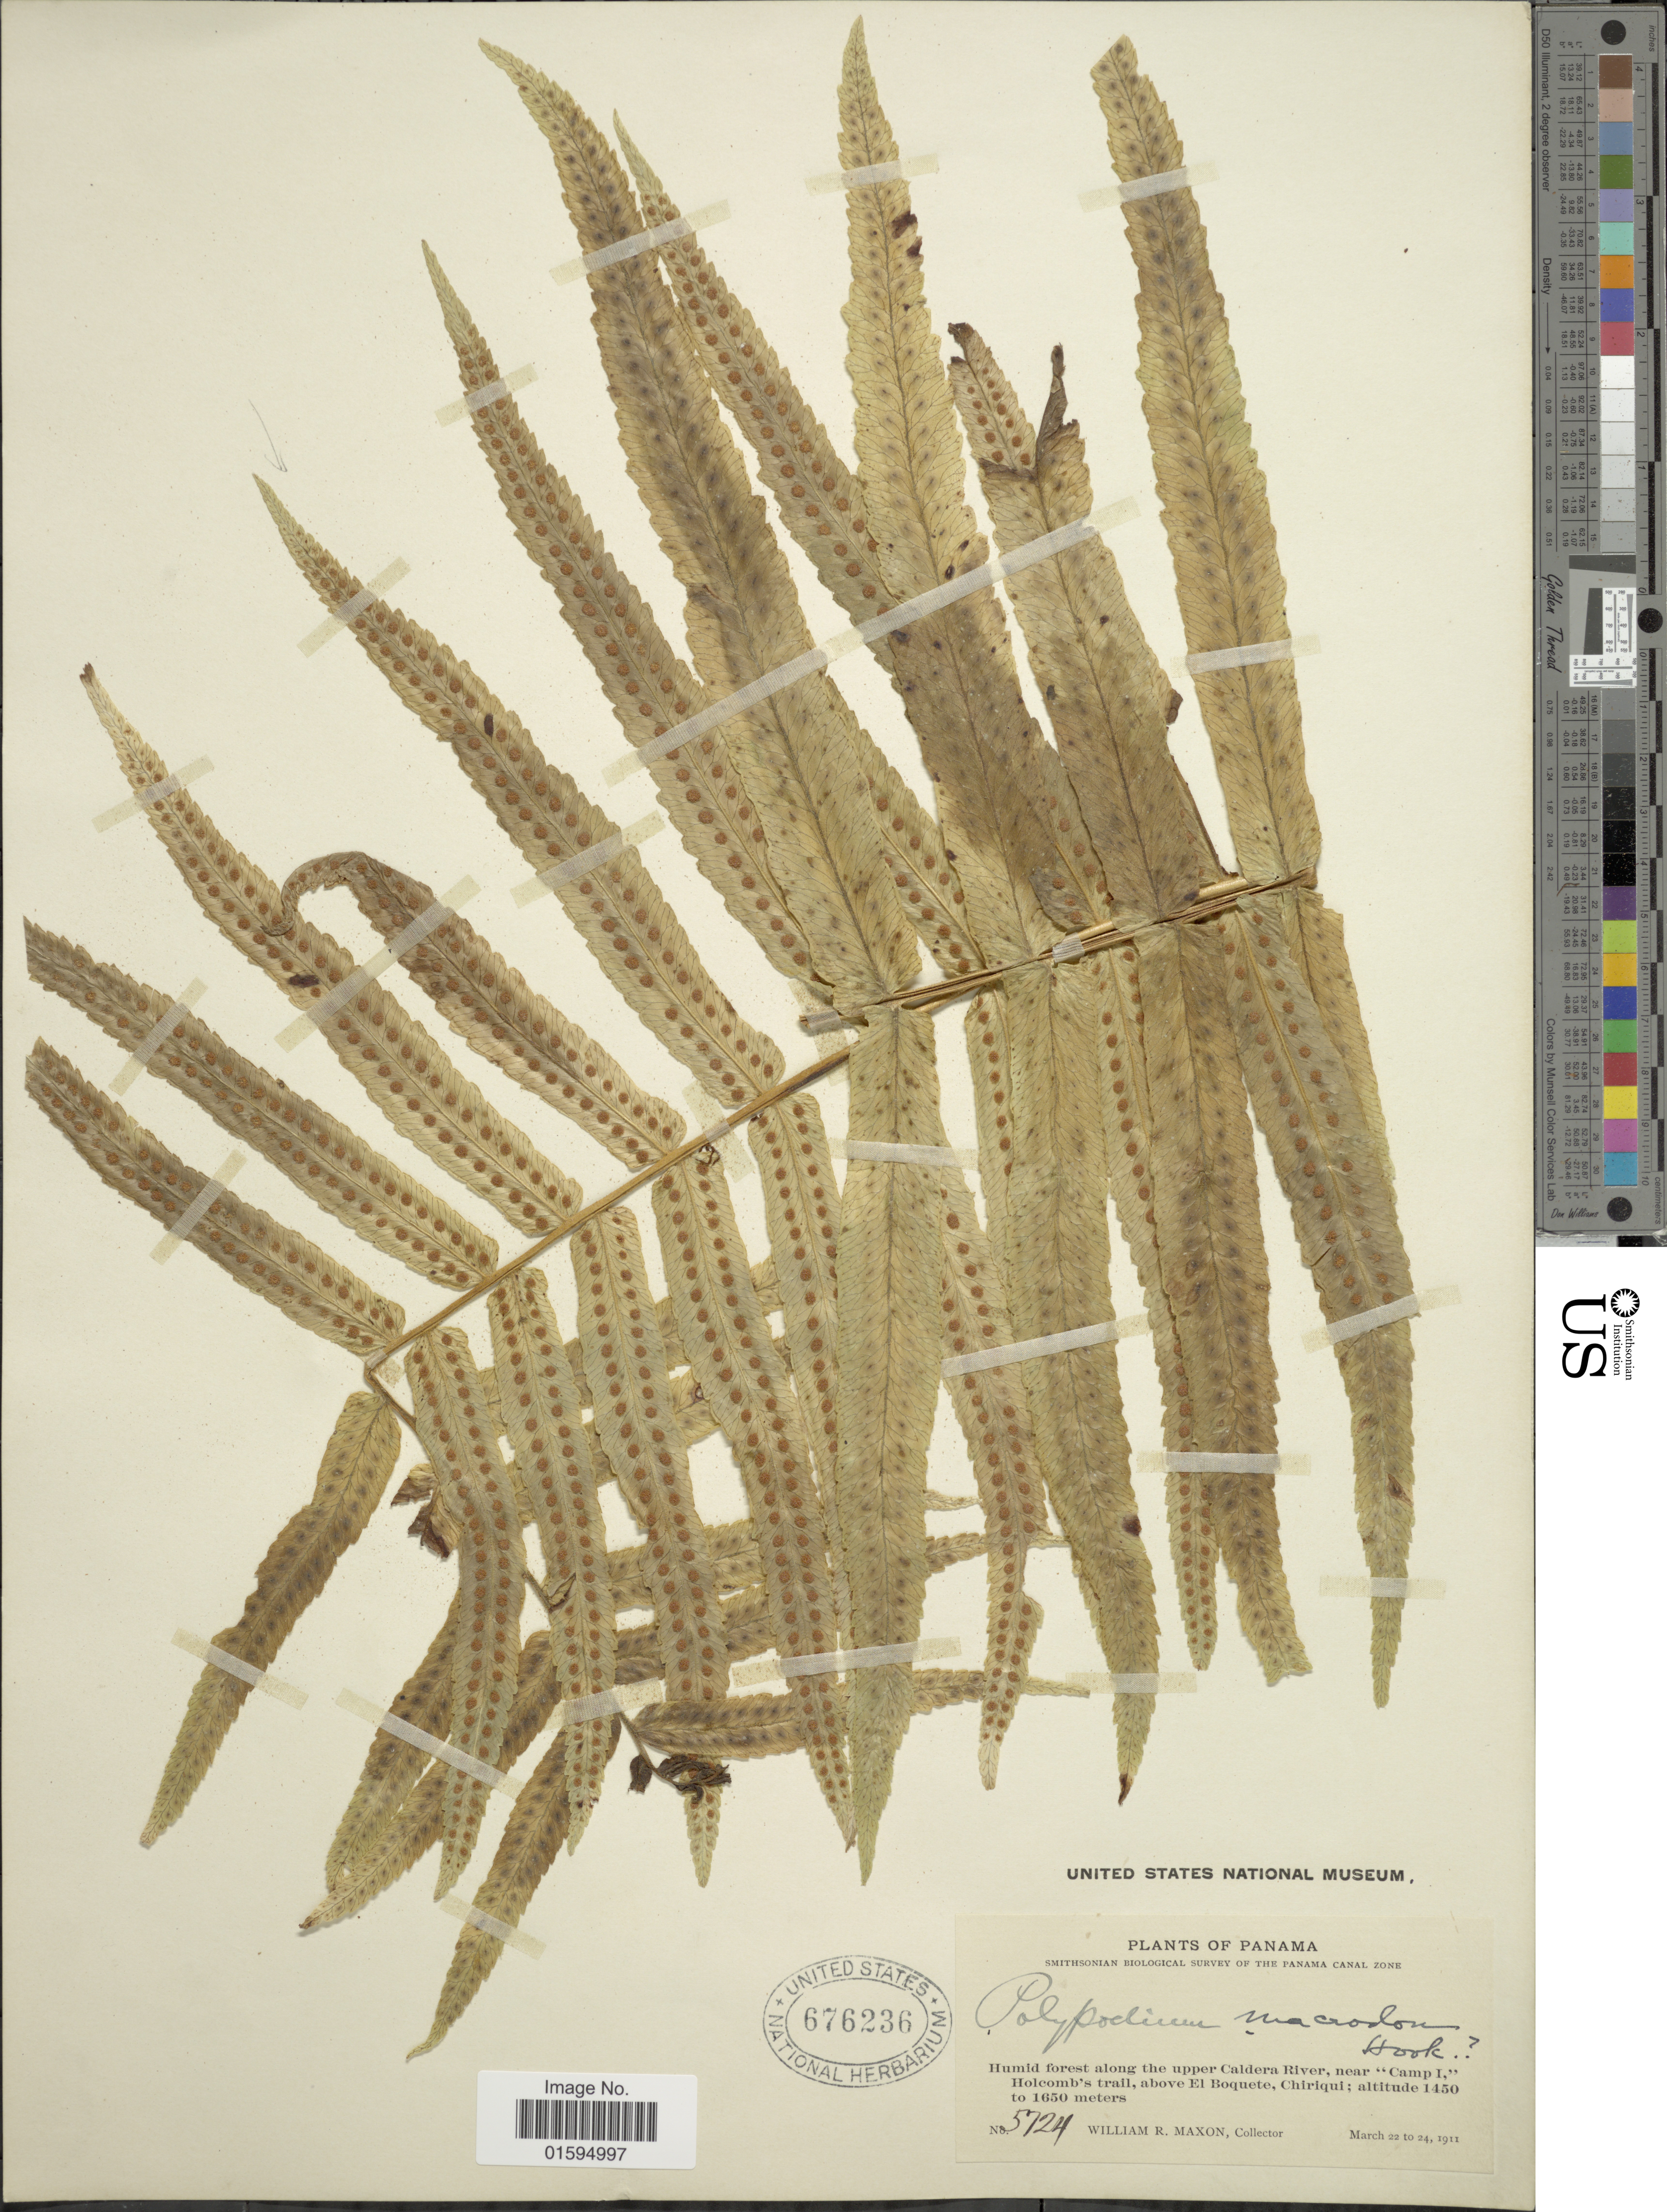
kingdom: Plantae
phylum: Tracheophyta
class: Polypodiopsida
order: Polypodiales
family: Polypodiaceae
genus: Polypodium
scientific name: Polypodium echinolepis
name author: Fée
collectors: W. R. Maxon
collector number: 5724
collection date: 1911-03-22/1911-03-24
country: Panama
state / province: Chiriqui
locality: Humid forest along the upper Caldera River, near Camp 1 Holcomb's trail, above El Boqeute.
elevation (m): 1450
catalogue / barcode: US 676236